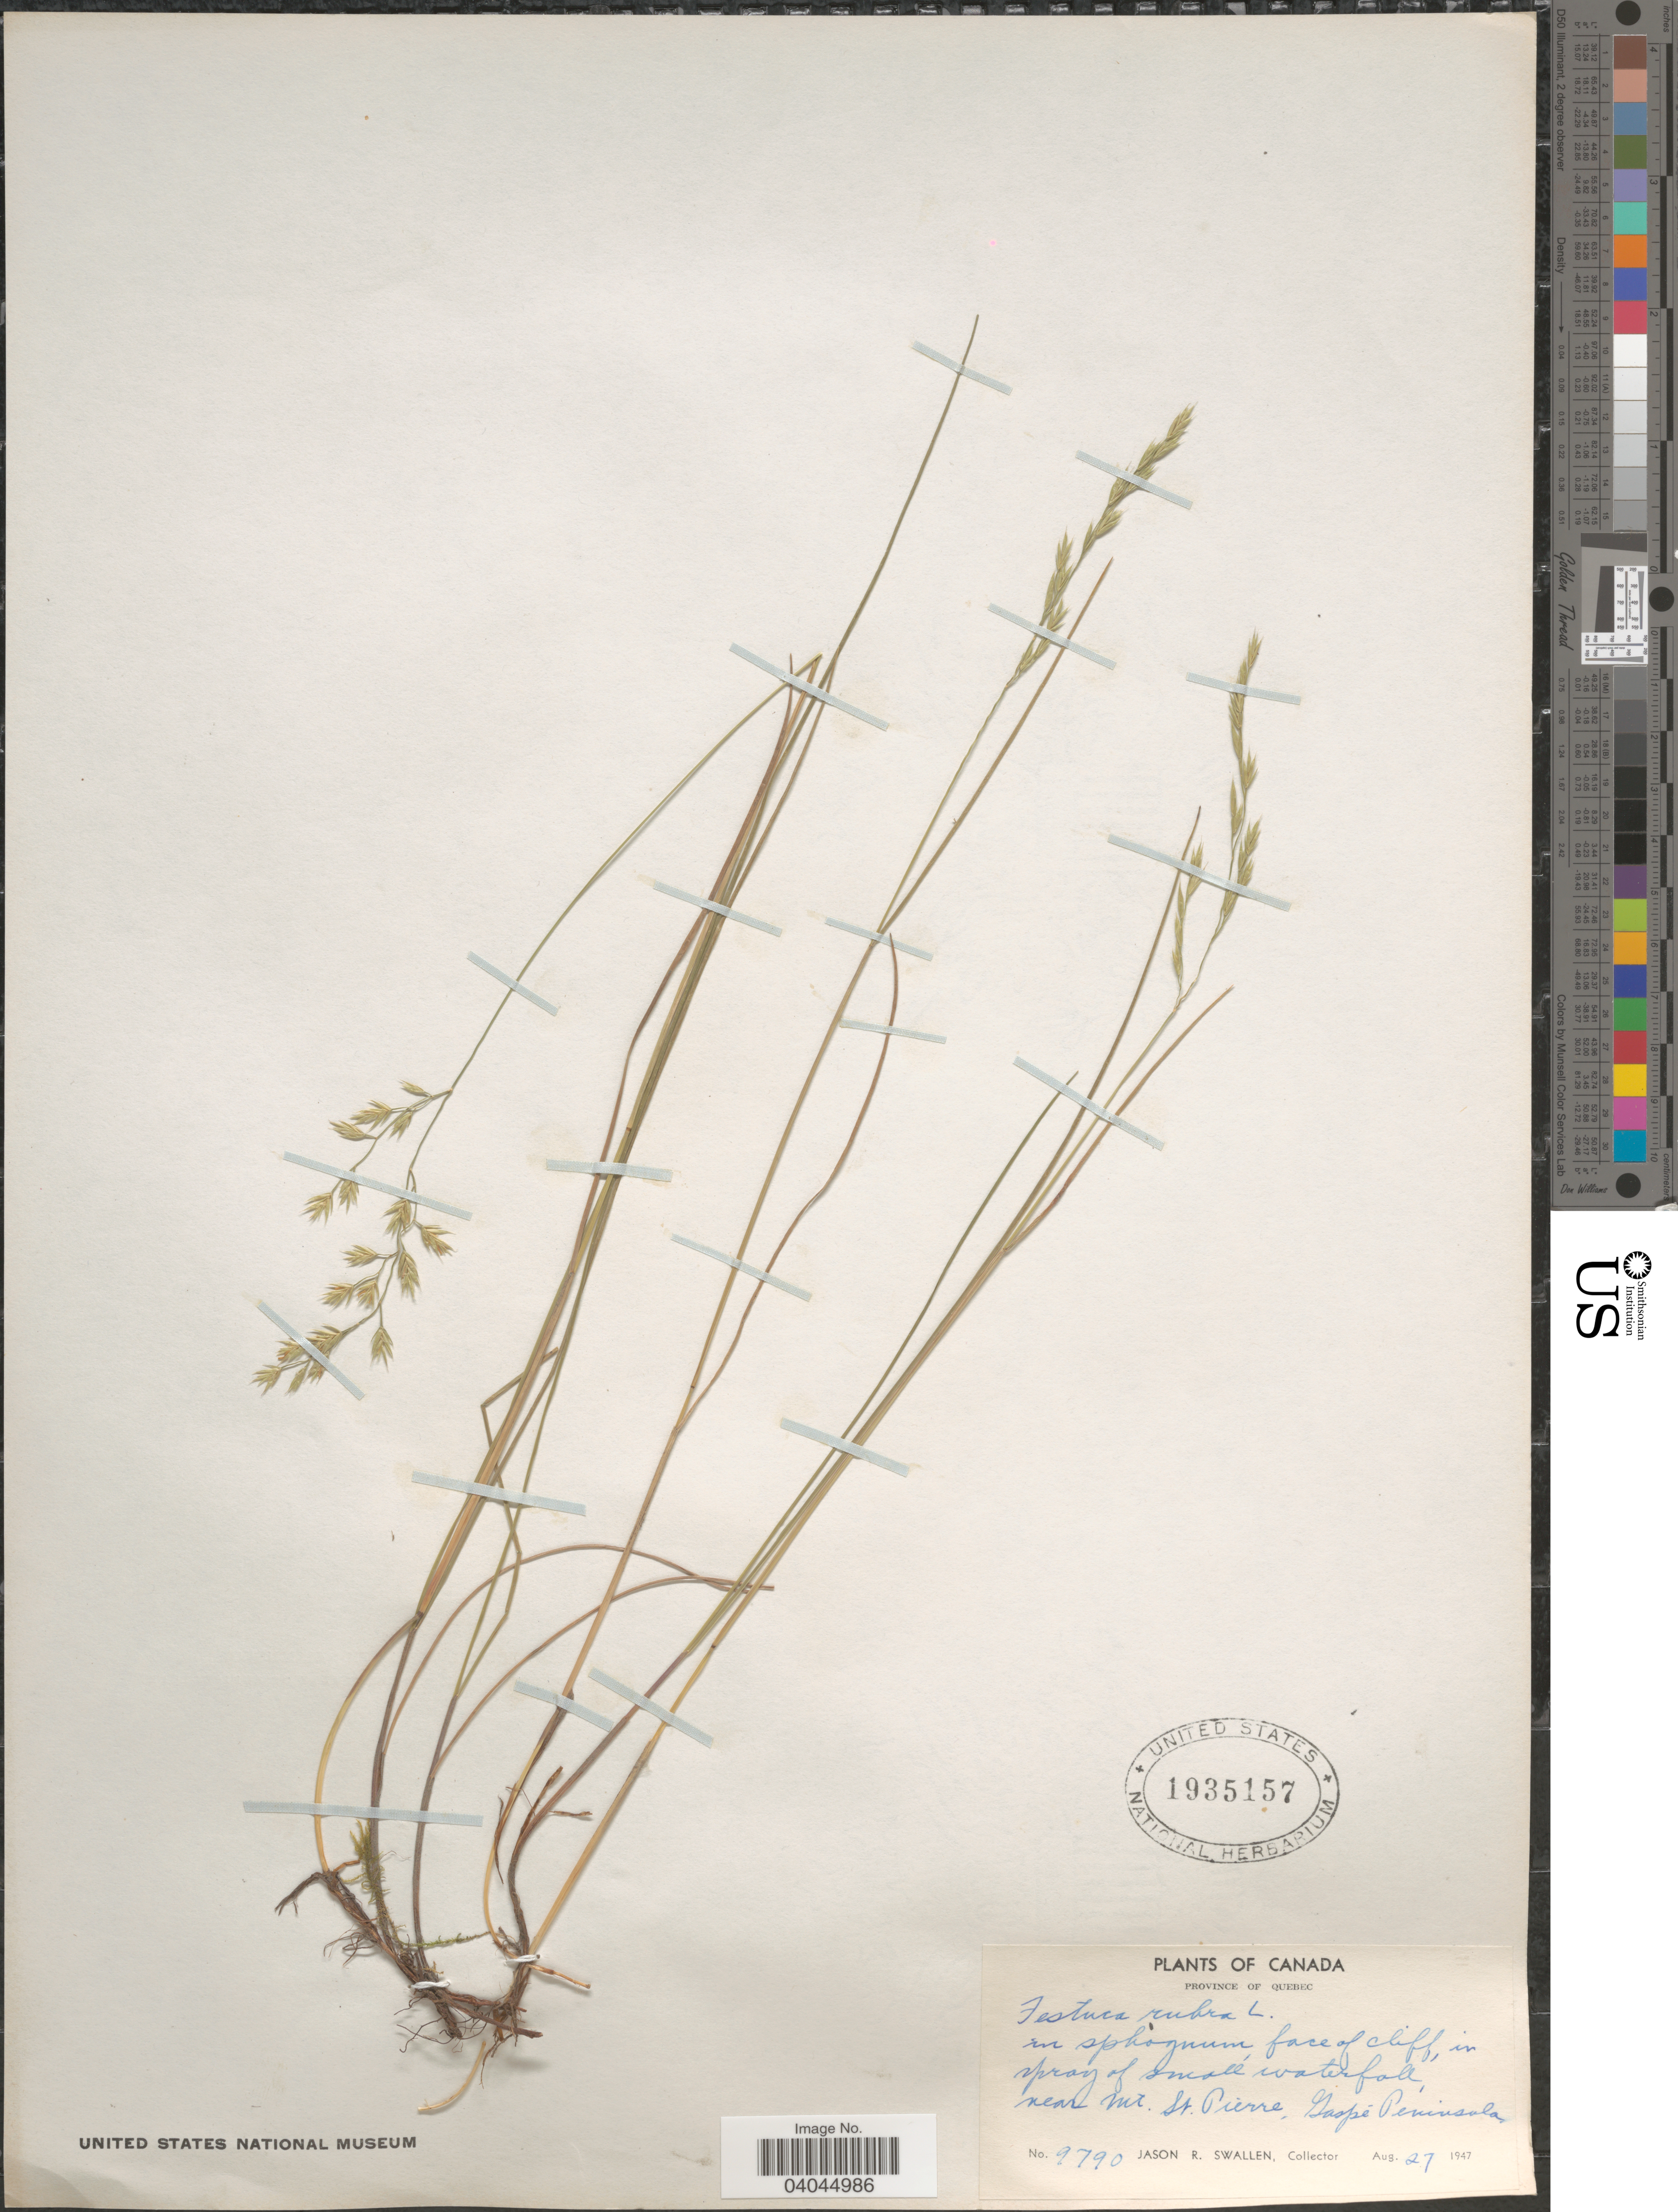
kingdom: Plantae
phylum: Tracheophyta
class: Liliopsida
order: Poales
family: Poaceae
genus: Festuca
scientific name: Festuca rubra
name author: L.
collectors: J. R. Swallen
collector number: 9790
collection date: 1947-08-27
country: Canada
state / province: Quebec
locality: Near Mt. St. Pierre, Gaspé Peninsula.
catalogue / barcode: US 1935157